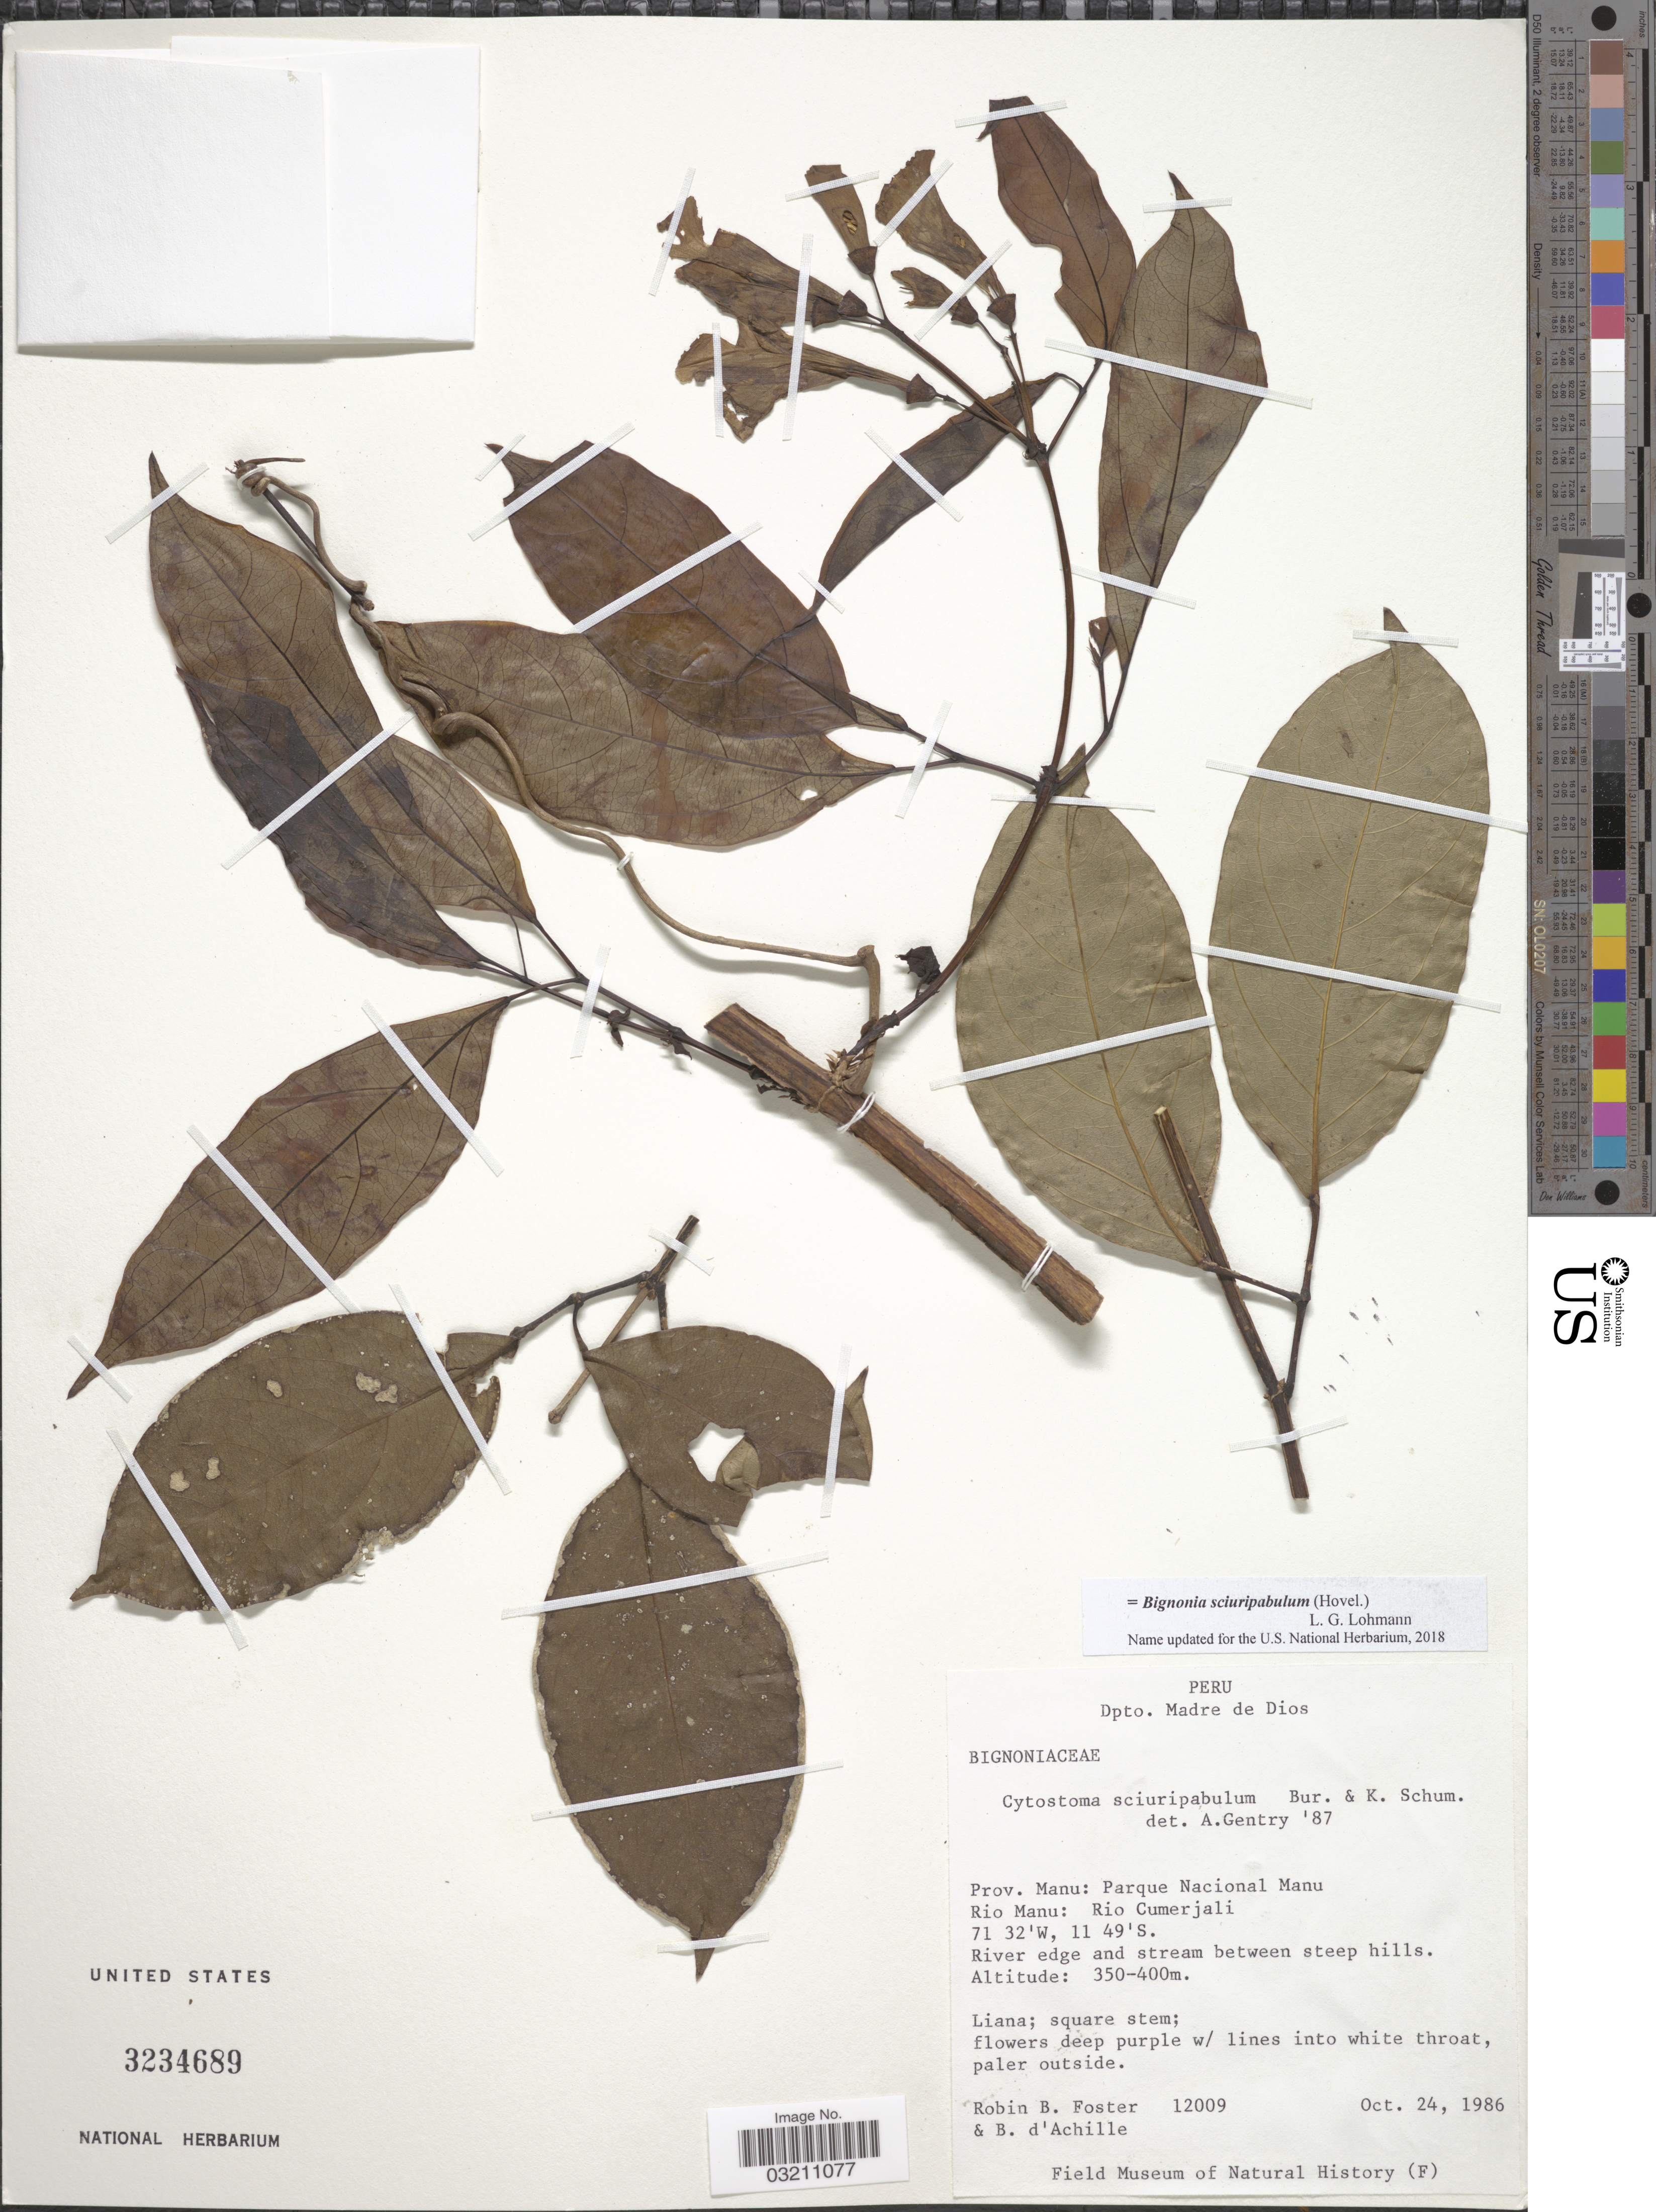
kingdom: Plantae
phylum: Tracheophyta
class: Magnoliopsida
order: Lamiales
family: Bignoniaceae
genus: Bignonia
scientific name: Bignonia sciuripabulum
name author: (K. Schum.) L.G. Lohmann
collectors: R. B. Foster & B. d'Achille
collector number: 12009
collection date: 1986-10-24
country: Peru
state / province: Madre de Dios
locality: Depto. Madre de Dios. Prov. Manu: Parque Nacional Manu. Rio Manu: Rio Cumerjali.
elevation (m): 340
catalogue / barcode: US 3234689